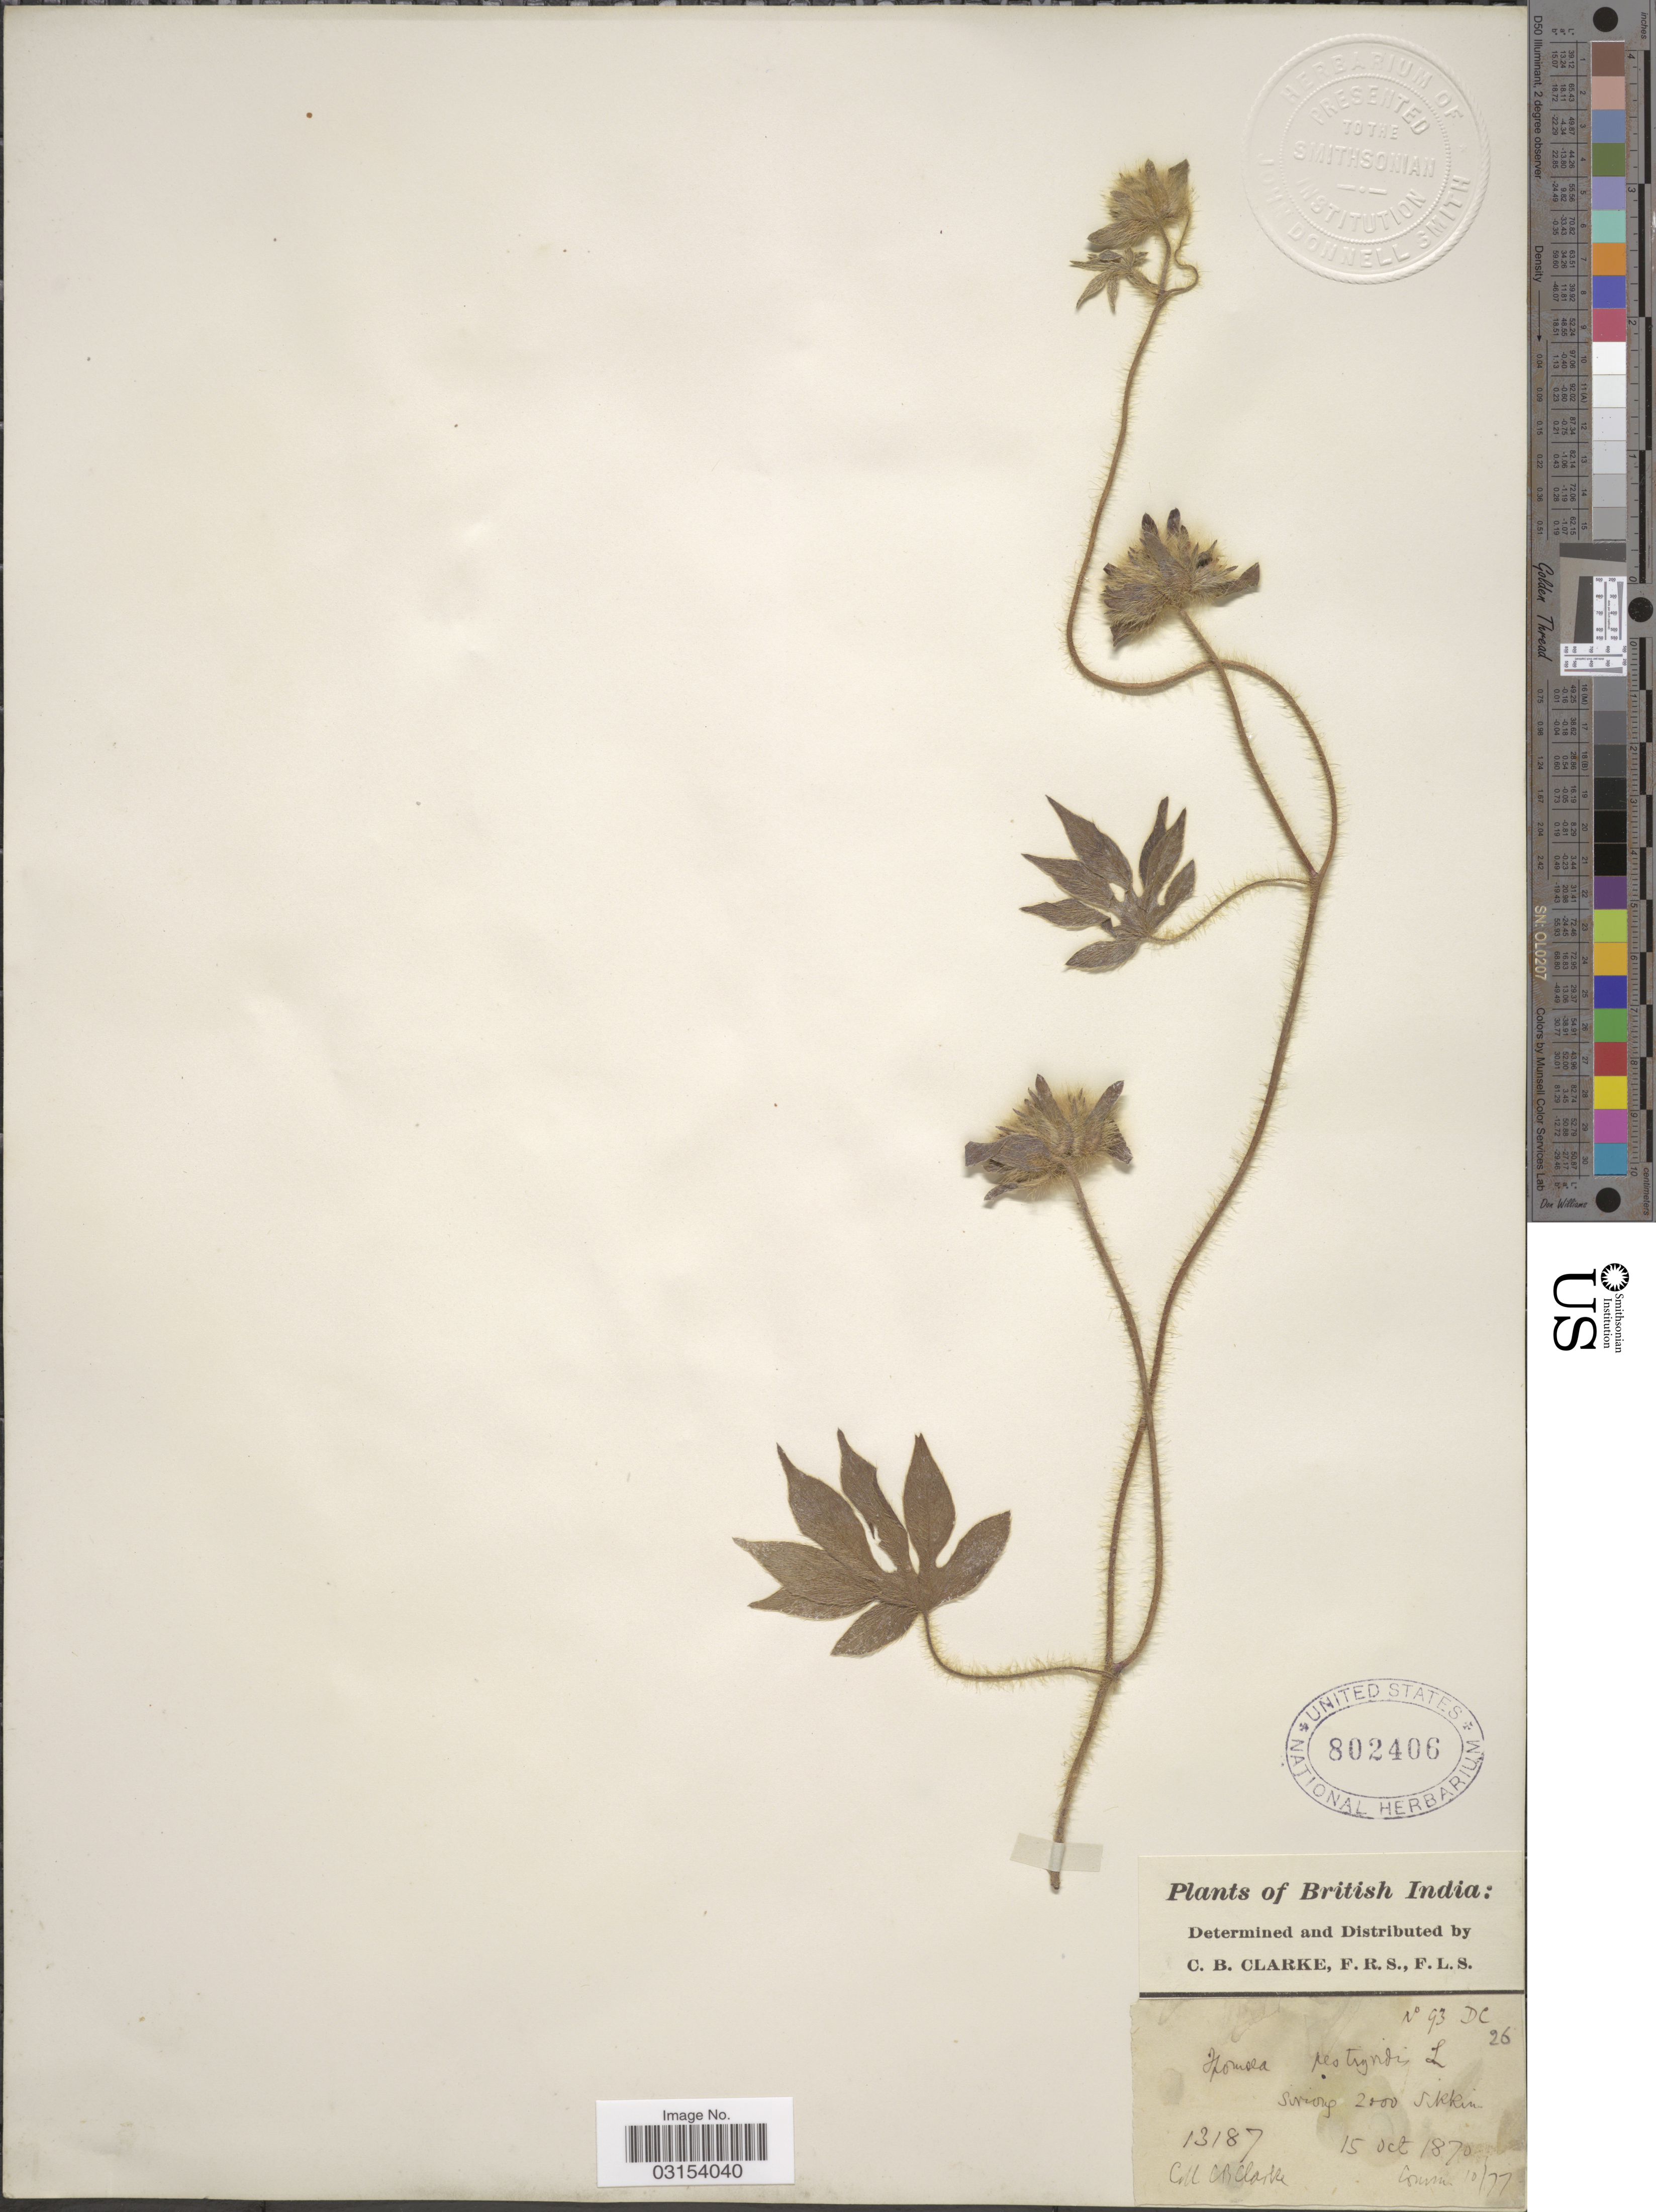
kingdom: Plantae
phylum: Tracheophyta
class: Magnoliopsida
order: Solanales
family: Convolvulaceae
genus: Ipomoea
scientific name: Ipomoea pes-tigridis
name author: L.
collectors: C. B. Clarke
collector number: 13187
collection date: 1870-10-15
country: India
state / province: Sikkim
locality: British India. Siriong.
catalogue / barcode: US 802406